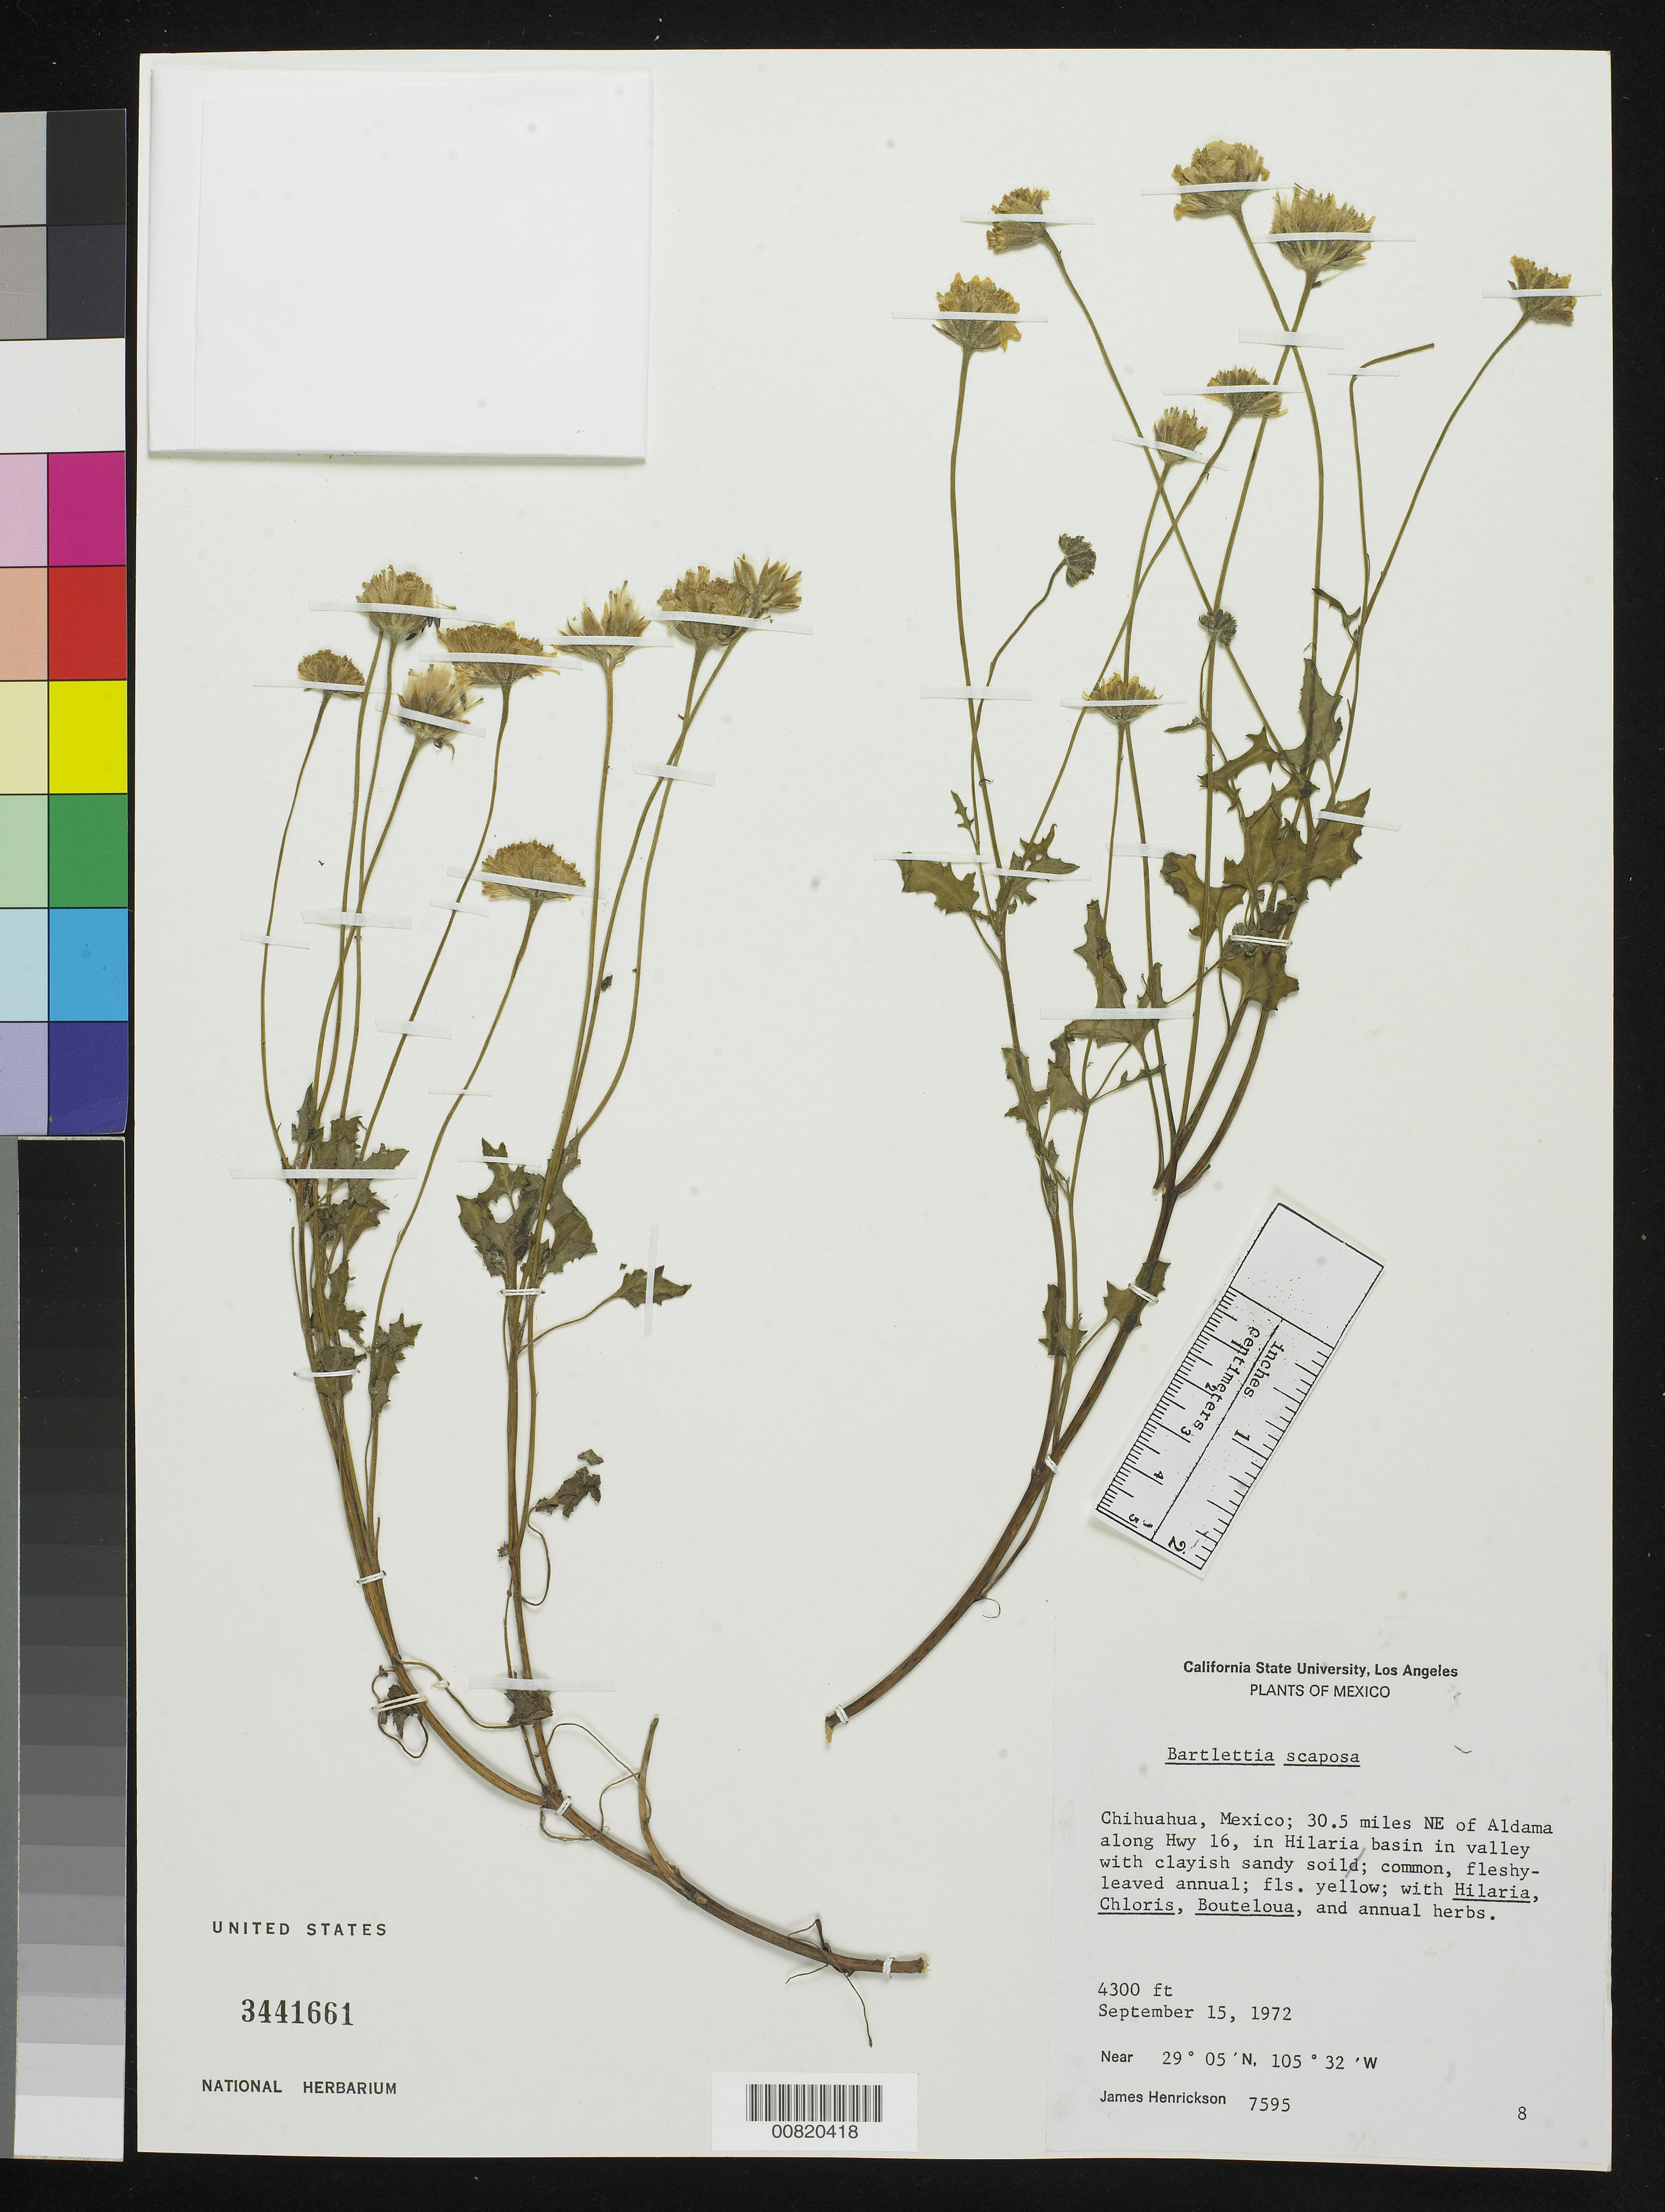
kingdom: Plantae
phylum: Tracheophyta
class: Magnoliopsida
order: Asterales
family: Asteraceae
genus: Bartlettia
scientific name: Bartlettia scaposa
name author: A. Gray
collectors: J. Henrickson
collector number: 7595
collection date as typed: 15 Sep 1972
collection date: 1972-09-15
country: Mexico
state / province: Chihuahua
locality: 30.5 miles NE of Aldama along Hwy 16.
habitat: Hilaria basin in Valley with clayish sandy soil. With Chloris, Bouteloua and annual herbs.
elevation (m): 1311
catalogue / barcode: US 3441661